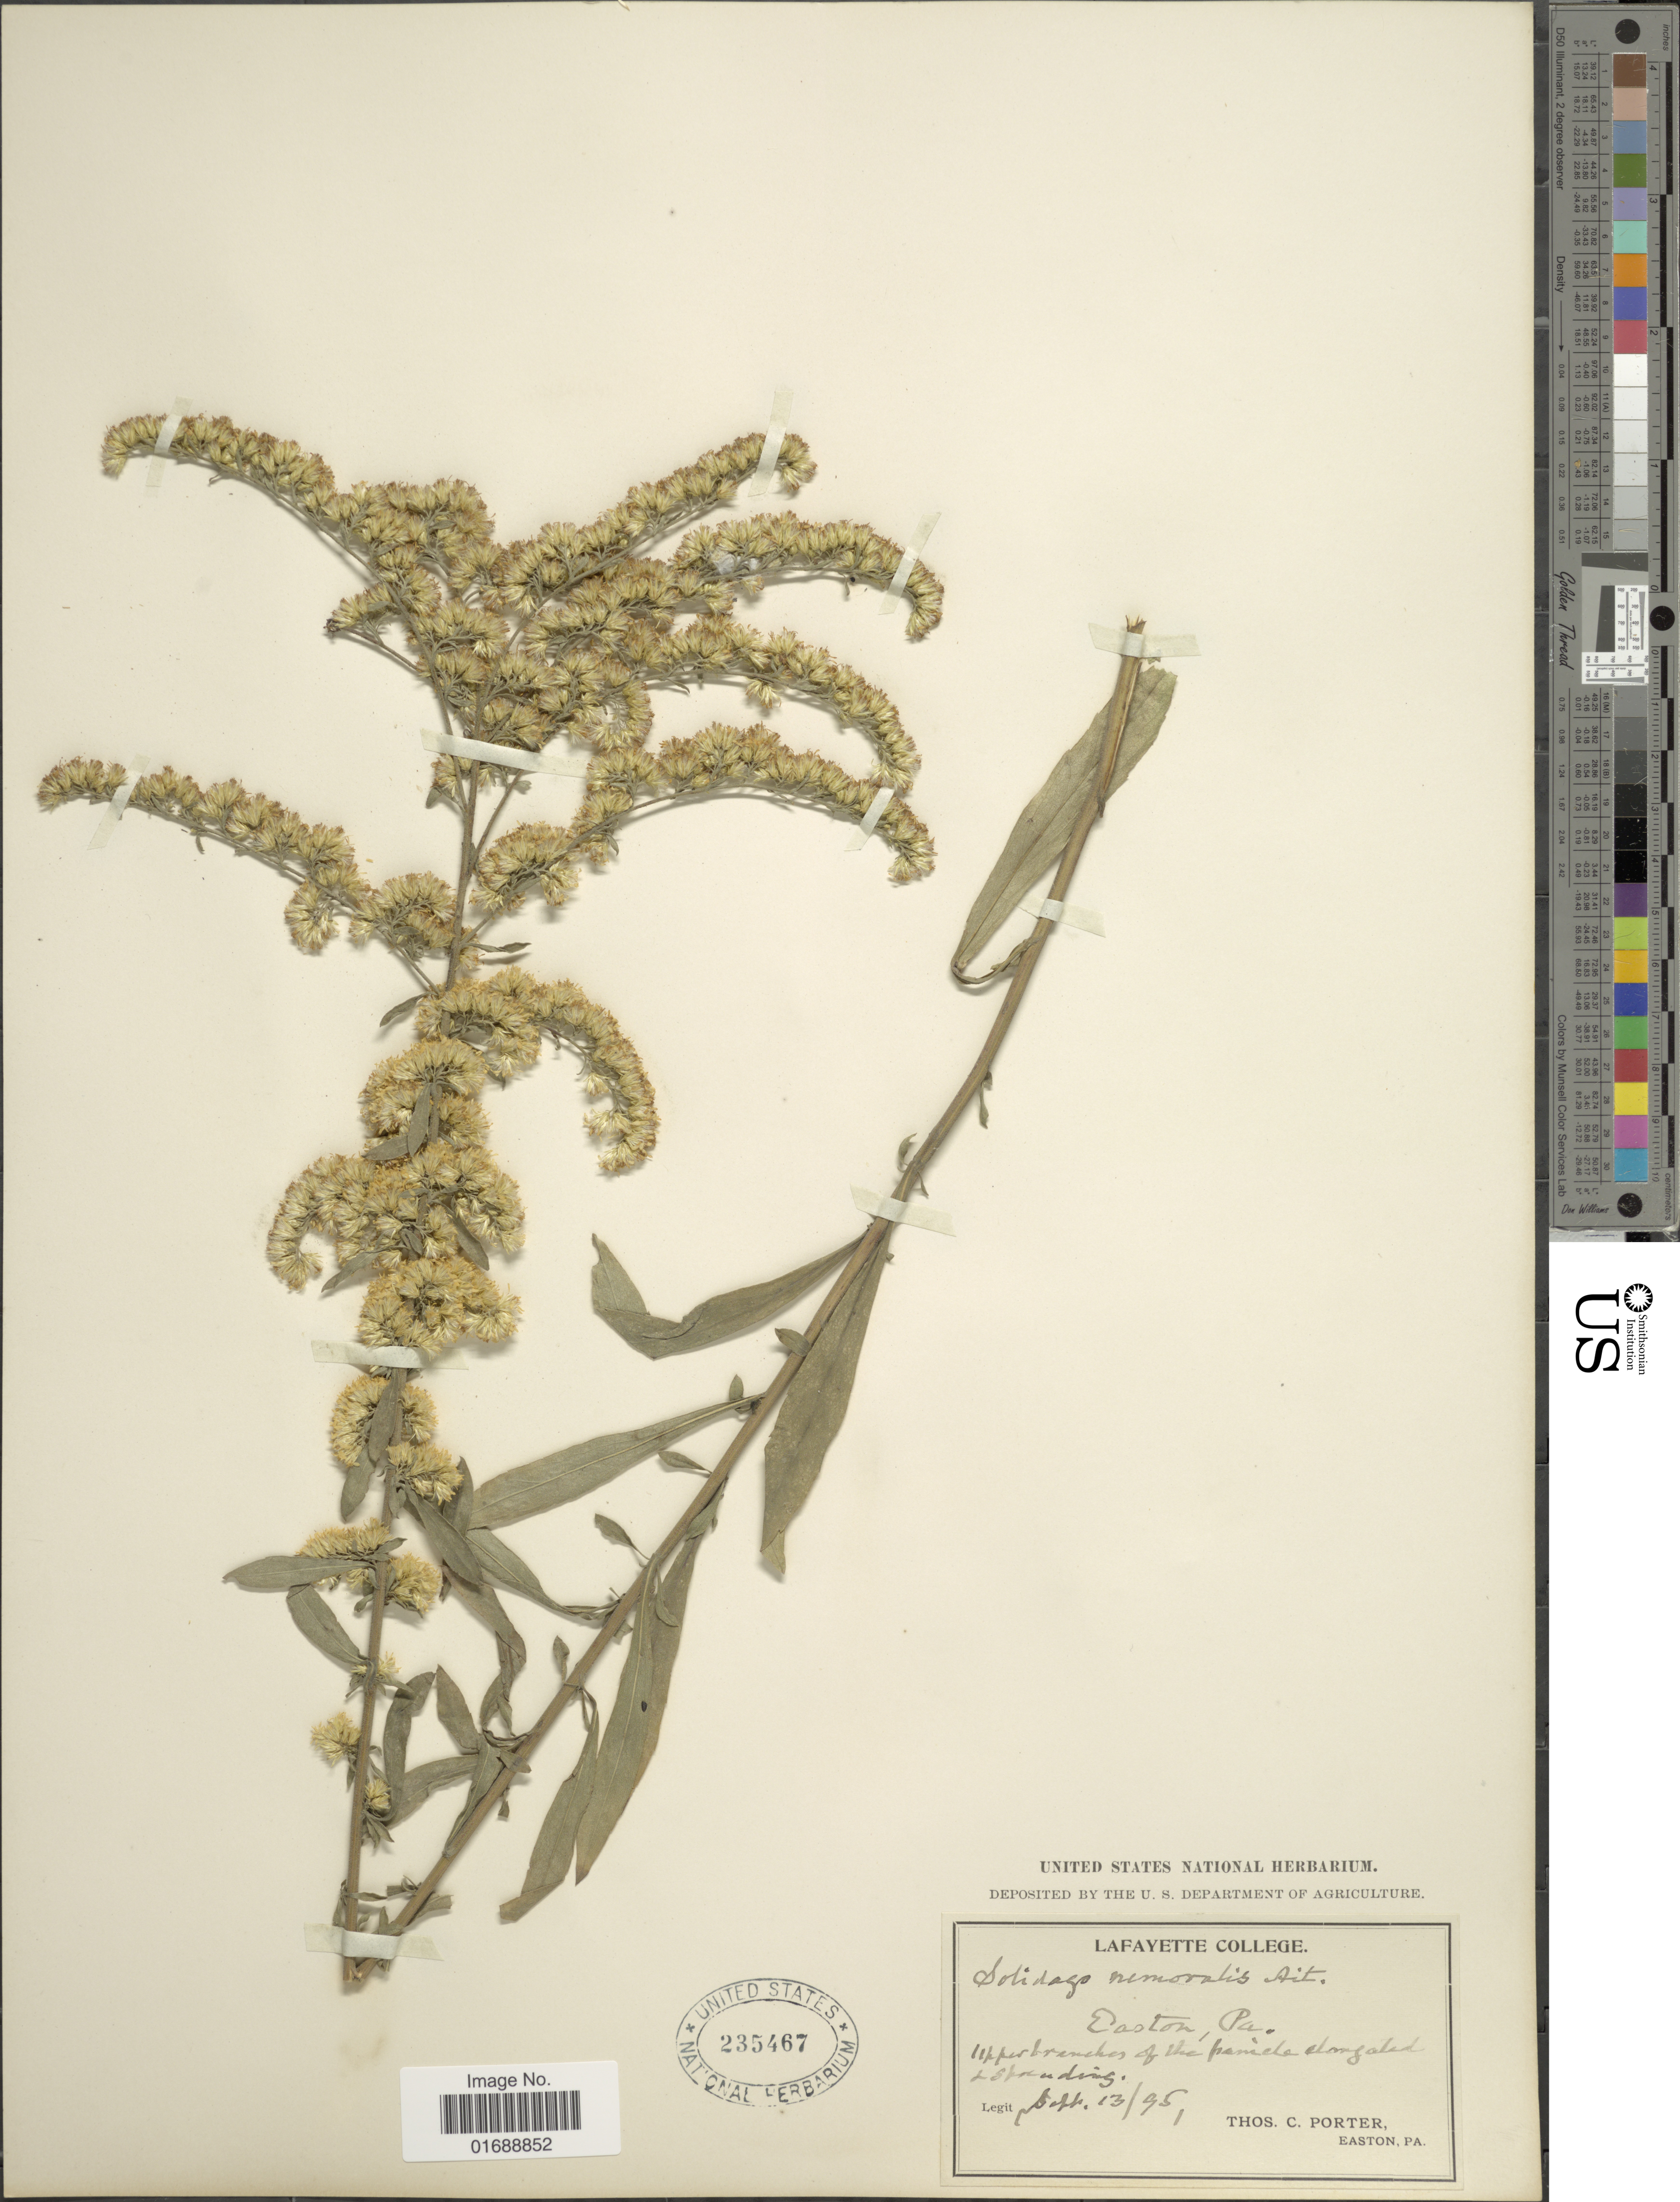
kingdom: Plantae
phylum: Tracheophyta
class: Magnoliopsida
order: Asterales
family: Asteraceae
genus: Solidago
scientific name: Solidago nemoralis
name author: Aiton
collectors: T. C. Porter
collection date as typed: Transcribed d/m/y: 13/9/95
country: United States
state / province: Pennsylvania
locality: Easton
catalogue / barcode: US 235467